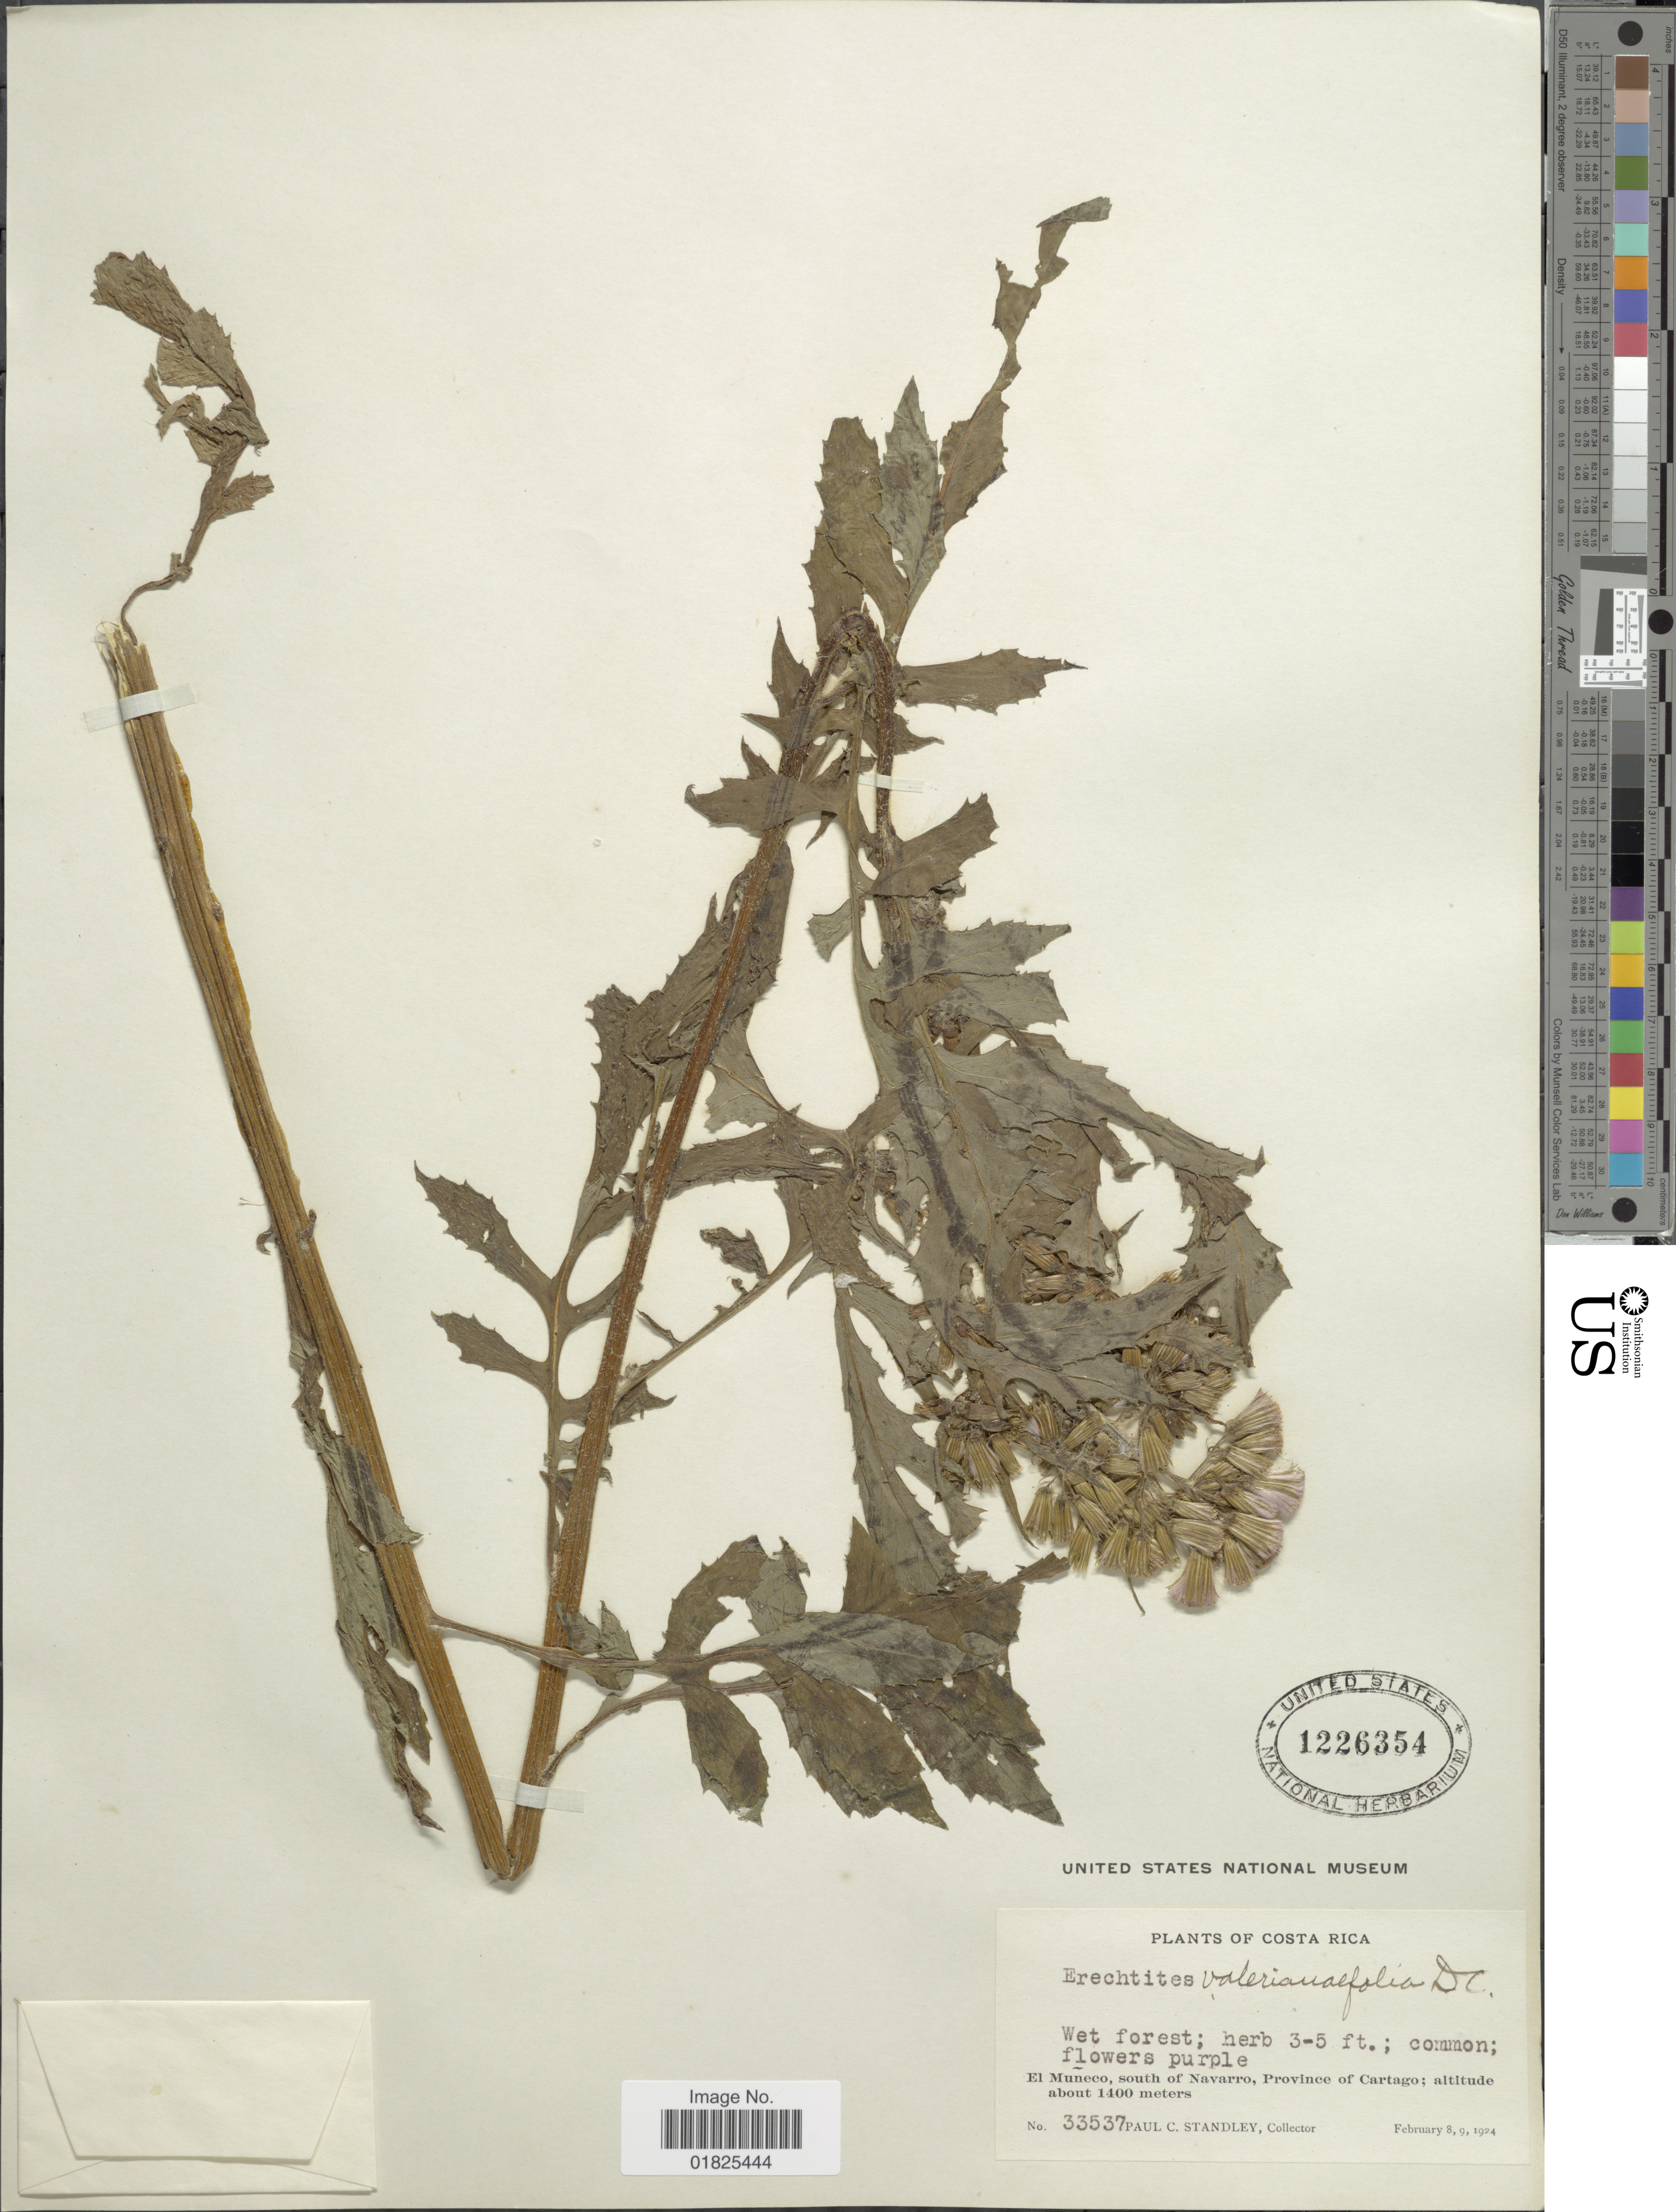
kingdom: Plantae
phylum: Tracheophyta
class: Magnoliopsida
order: Asterales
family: Asteraceae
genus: Erechtites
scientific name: Erechtites valerianifolius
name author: (Link ex Spreng.) DC.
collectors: P. C. Standley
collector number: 33537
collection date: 1924-02-08/1924-02-09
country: Costa Rica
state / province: Cartago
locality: El Muneco, south of navarro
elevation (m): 1400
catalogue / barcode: US 1226354